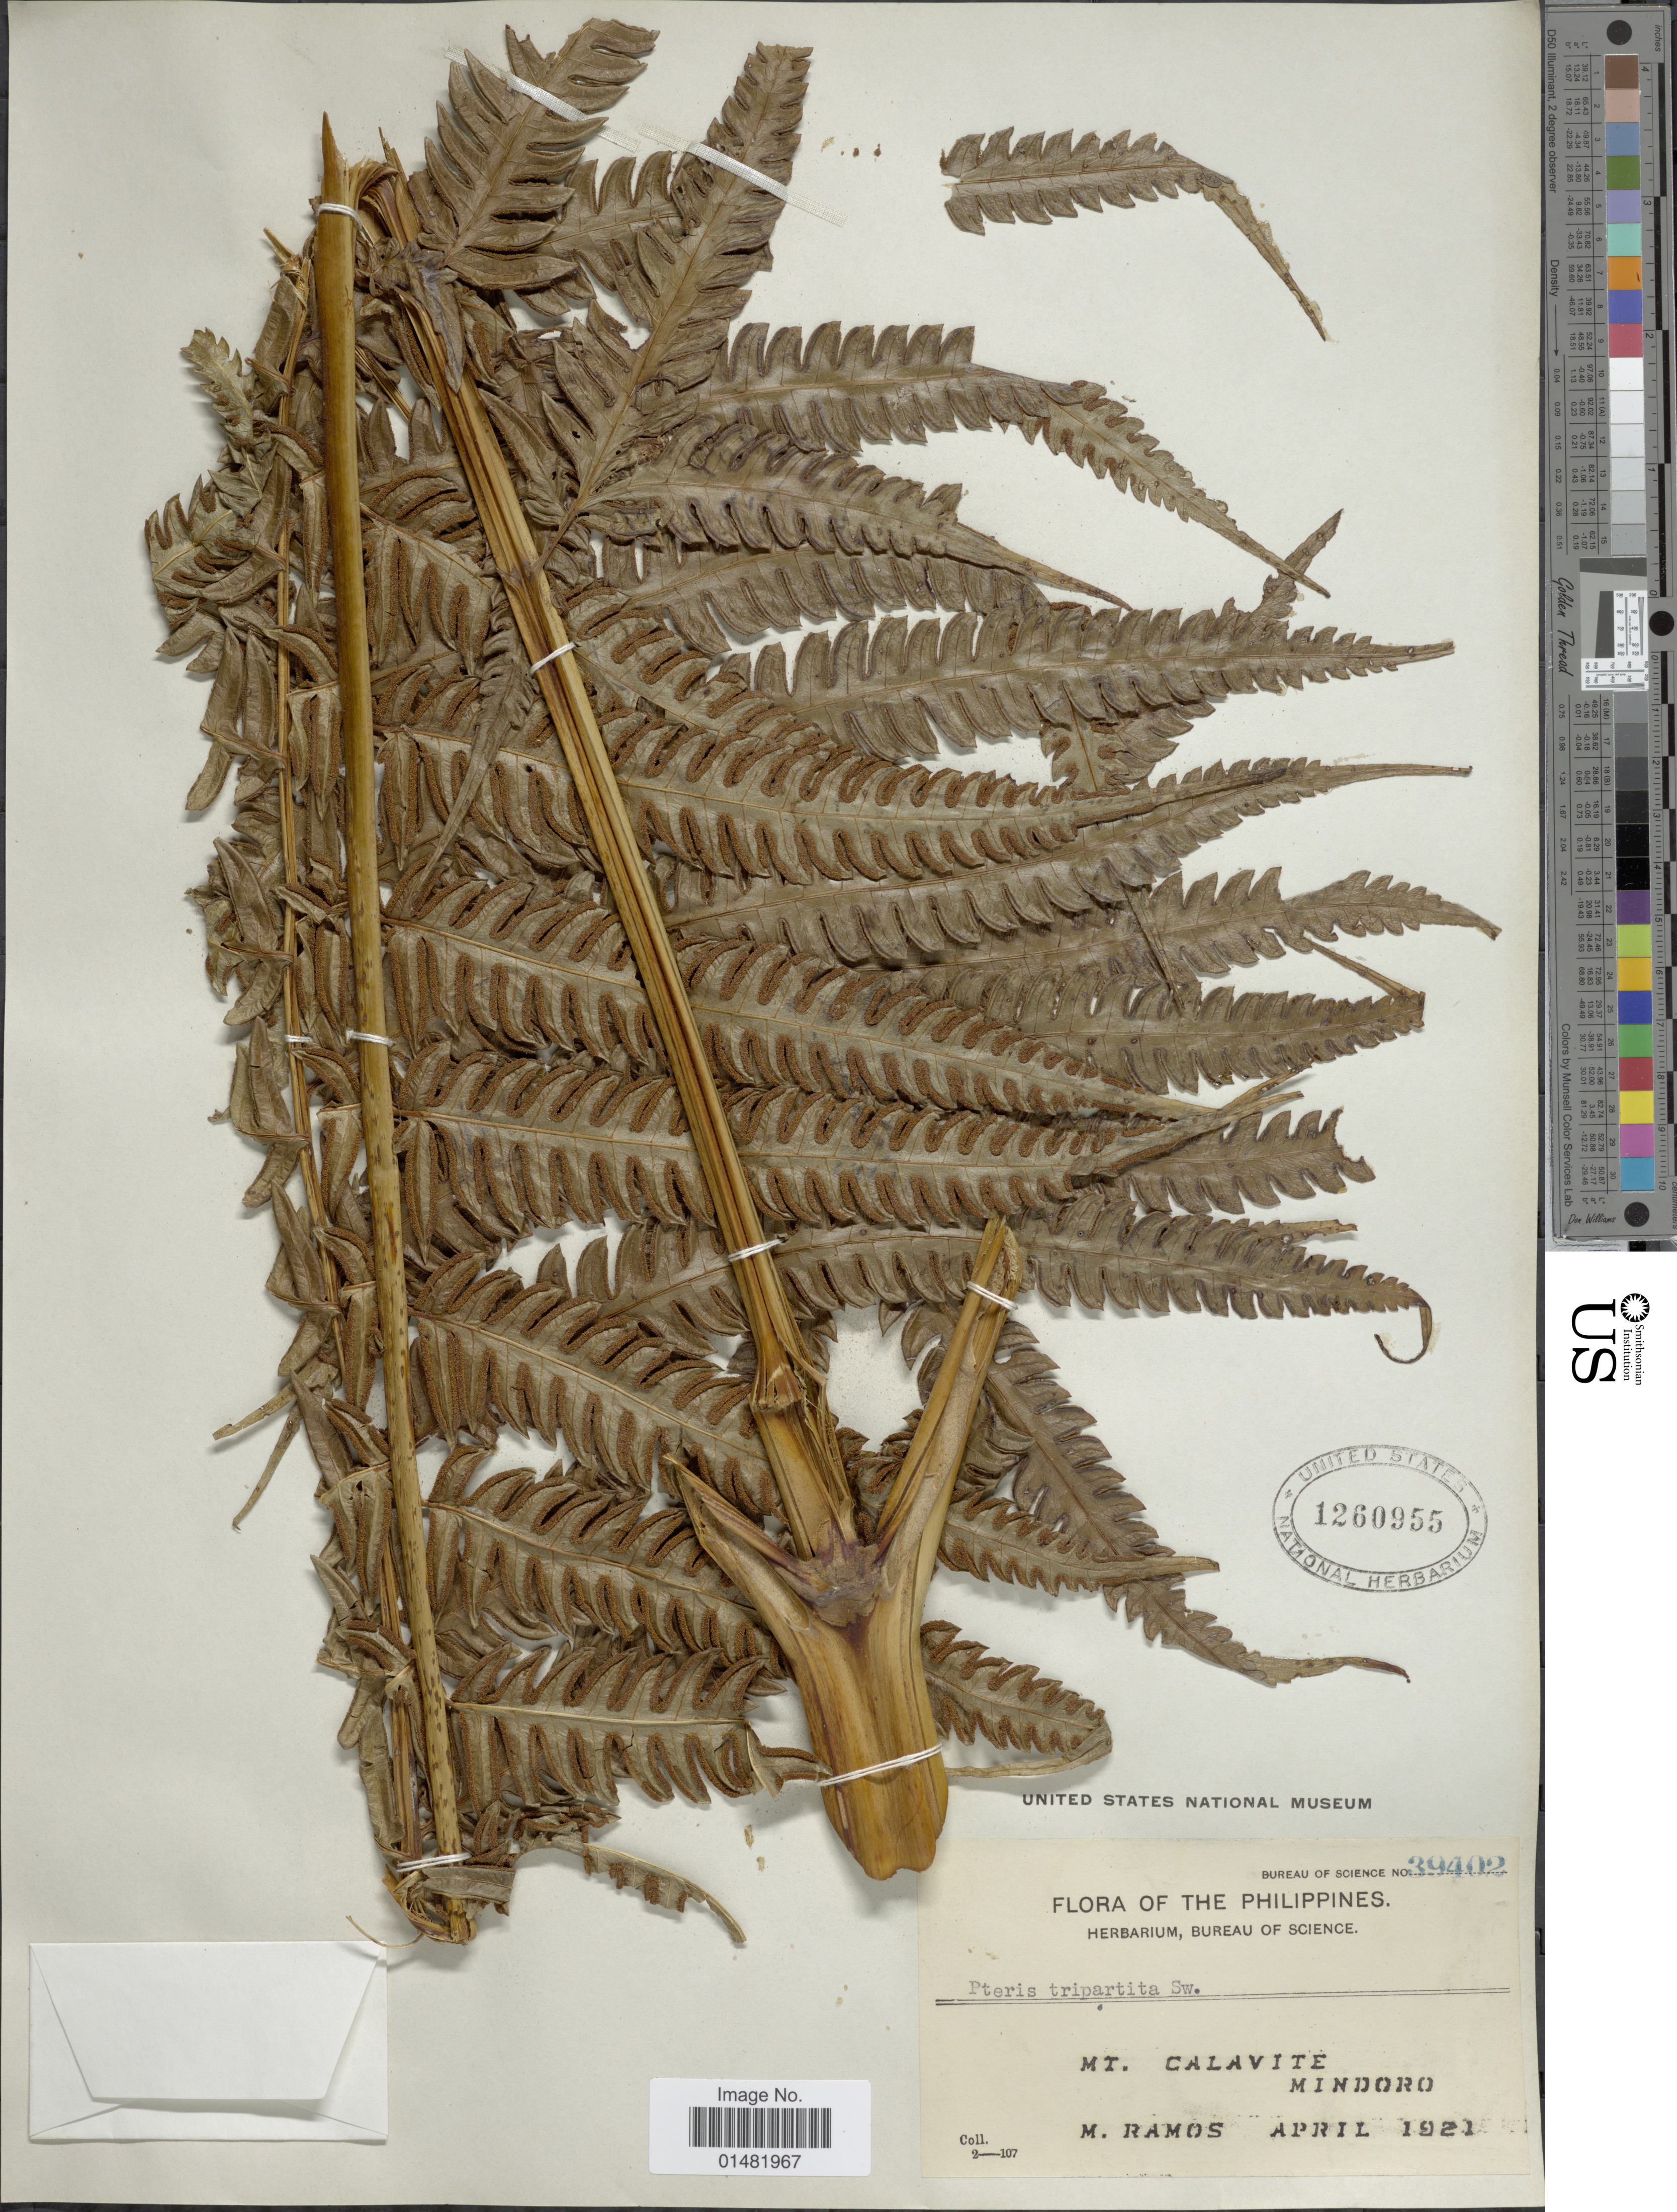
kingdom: Plantae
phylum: Tracheophyta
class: Polypodiopsida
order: Polypodiales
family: Pteridaceae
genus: Pteris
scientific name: Pteris tripartita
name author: Sw.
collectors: M. Ramos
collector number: Bureau of Science 39402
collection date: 1921-04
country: Philippines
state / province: Mimaropa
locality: Mt. Calavite, Mindoro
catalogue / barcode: US 1260955